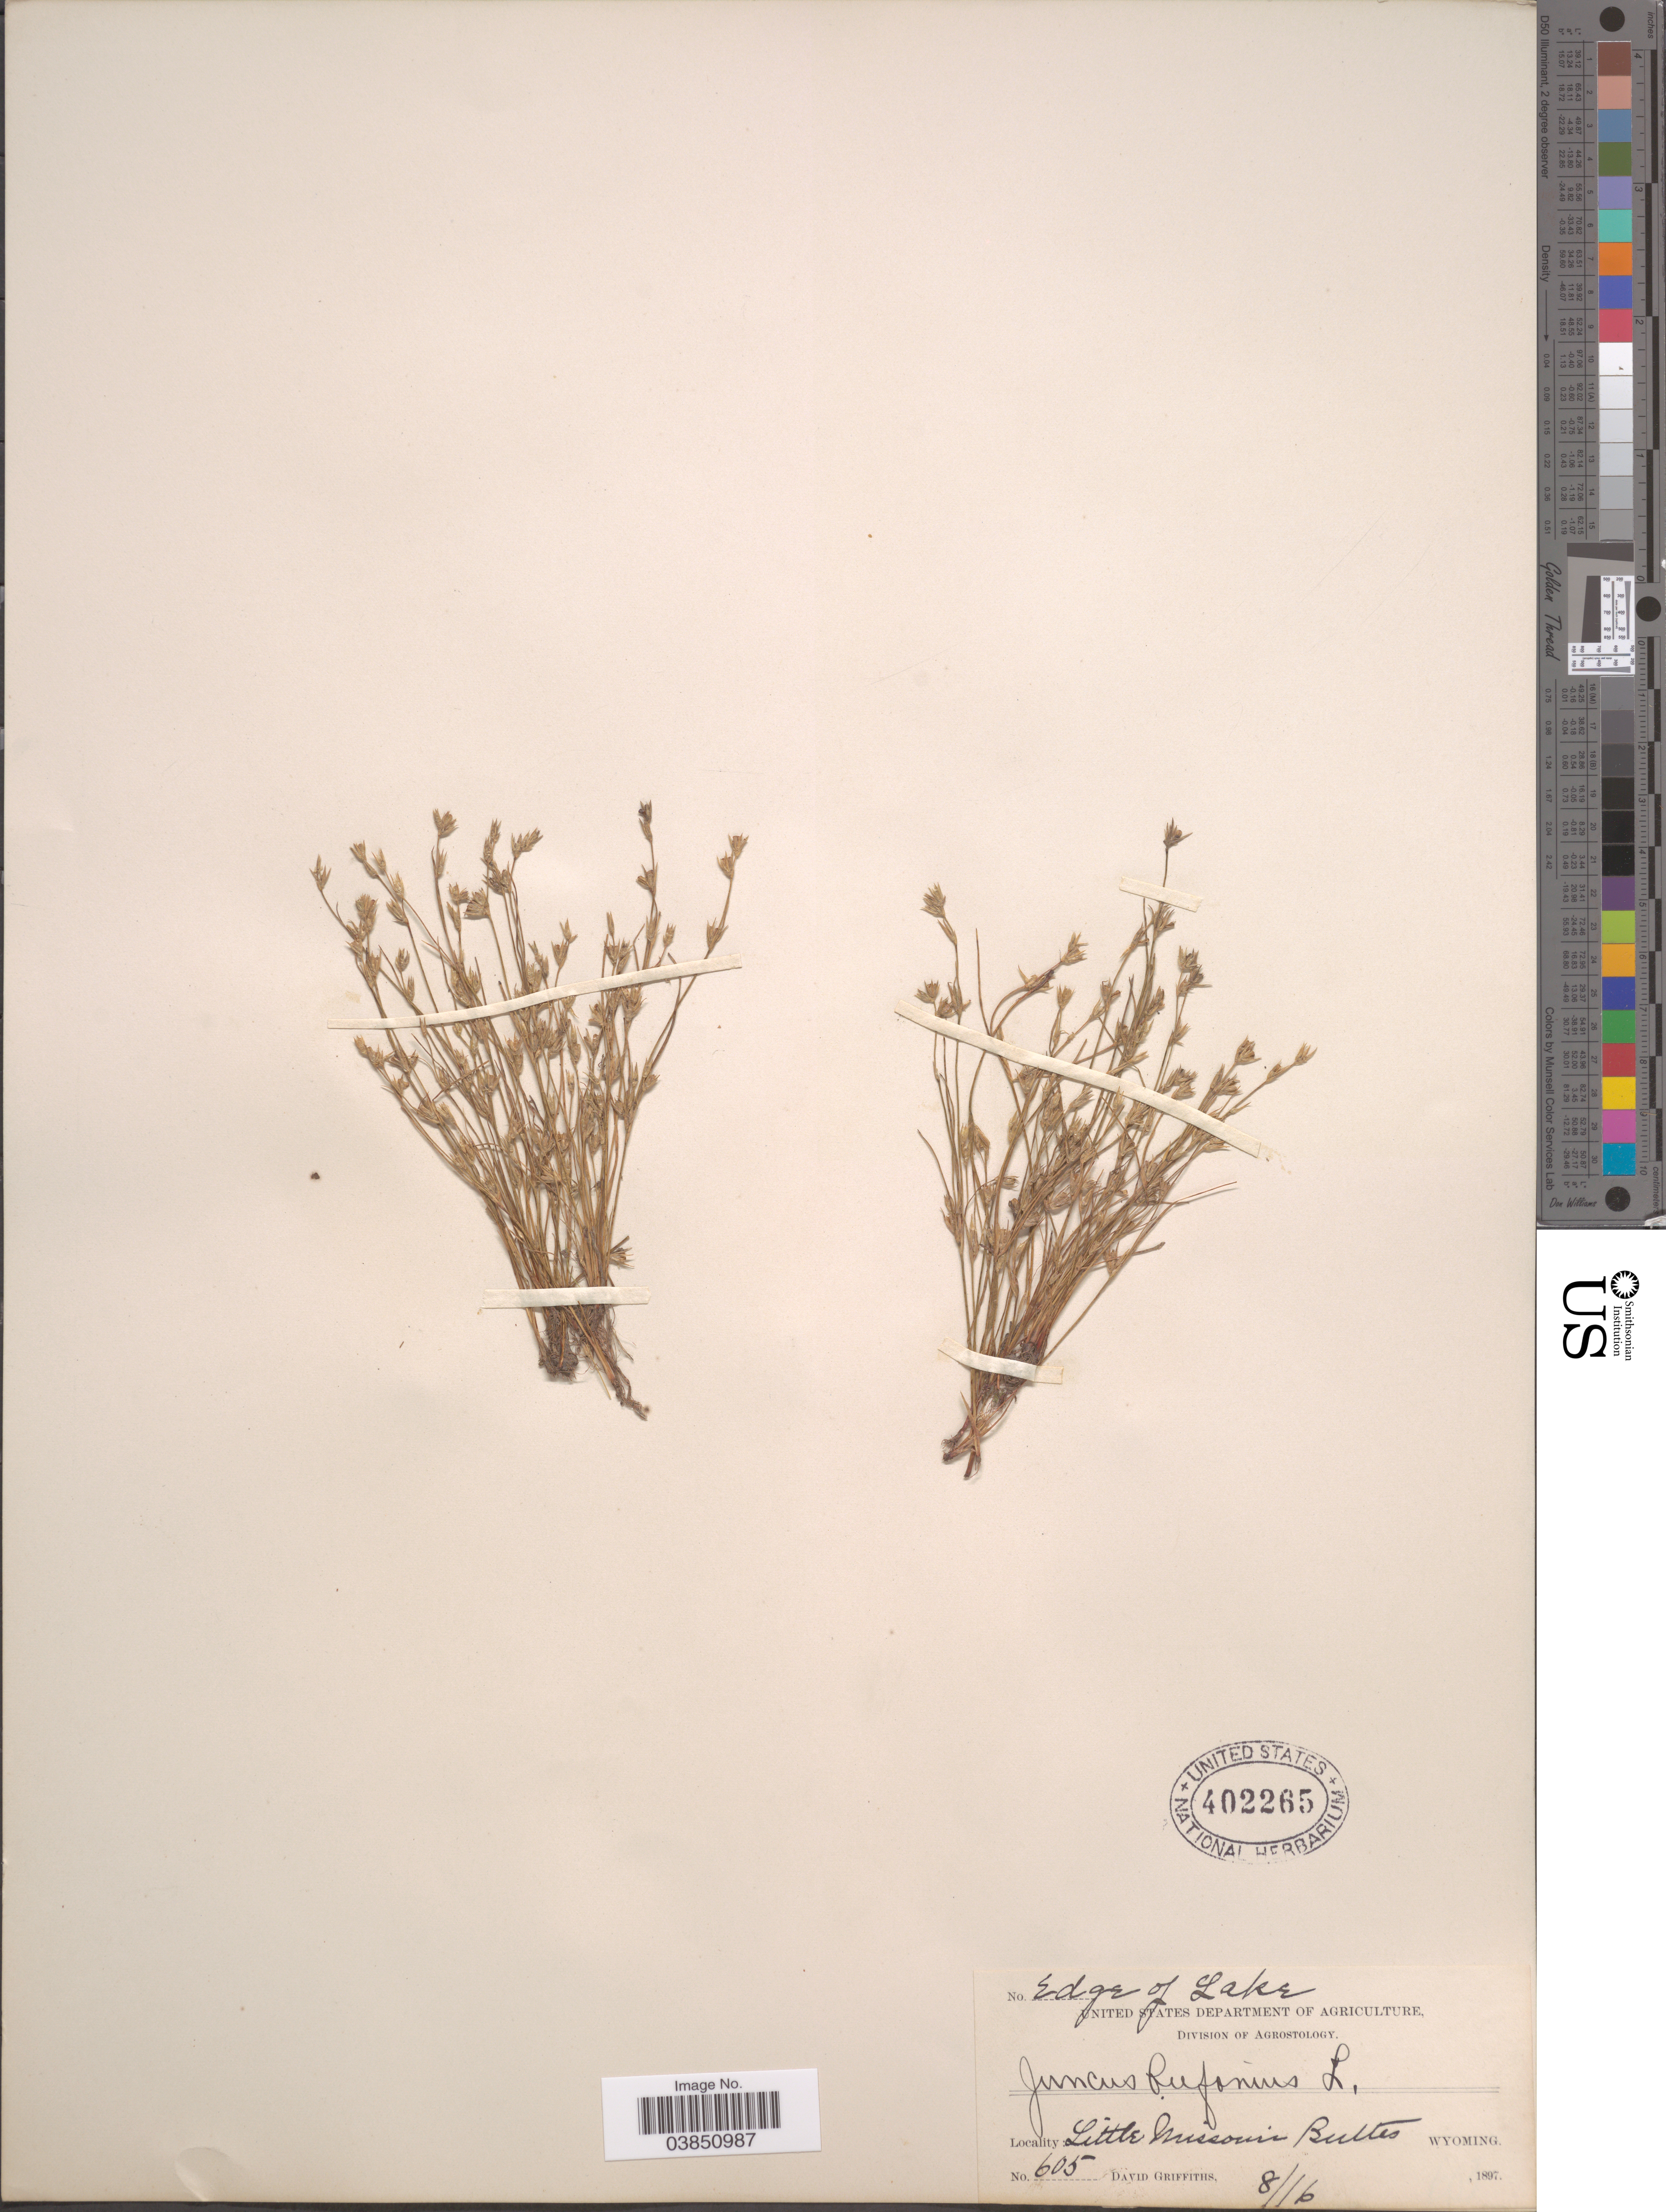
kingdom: Plantae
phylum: Tracheophyta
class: Liliopsida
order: Poales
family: Juncaceae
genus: Juncus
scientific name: Juncus bufonius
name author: L.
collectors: D. Griffiths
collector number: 605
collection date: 1897-08-16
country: United States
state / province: Wyoming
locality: Edge of Lake. Little Missouri Buttes.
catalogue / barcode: US 402265